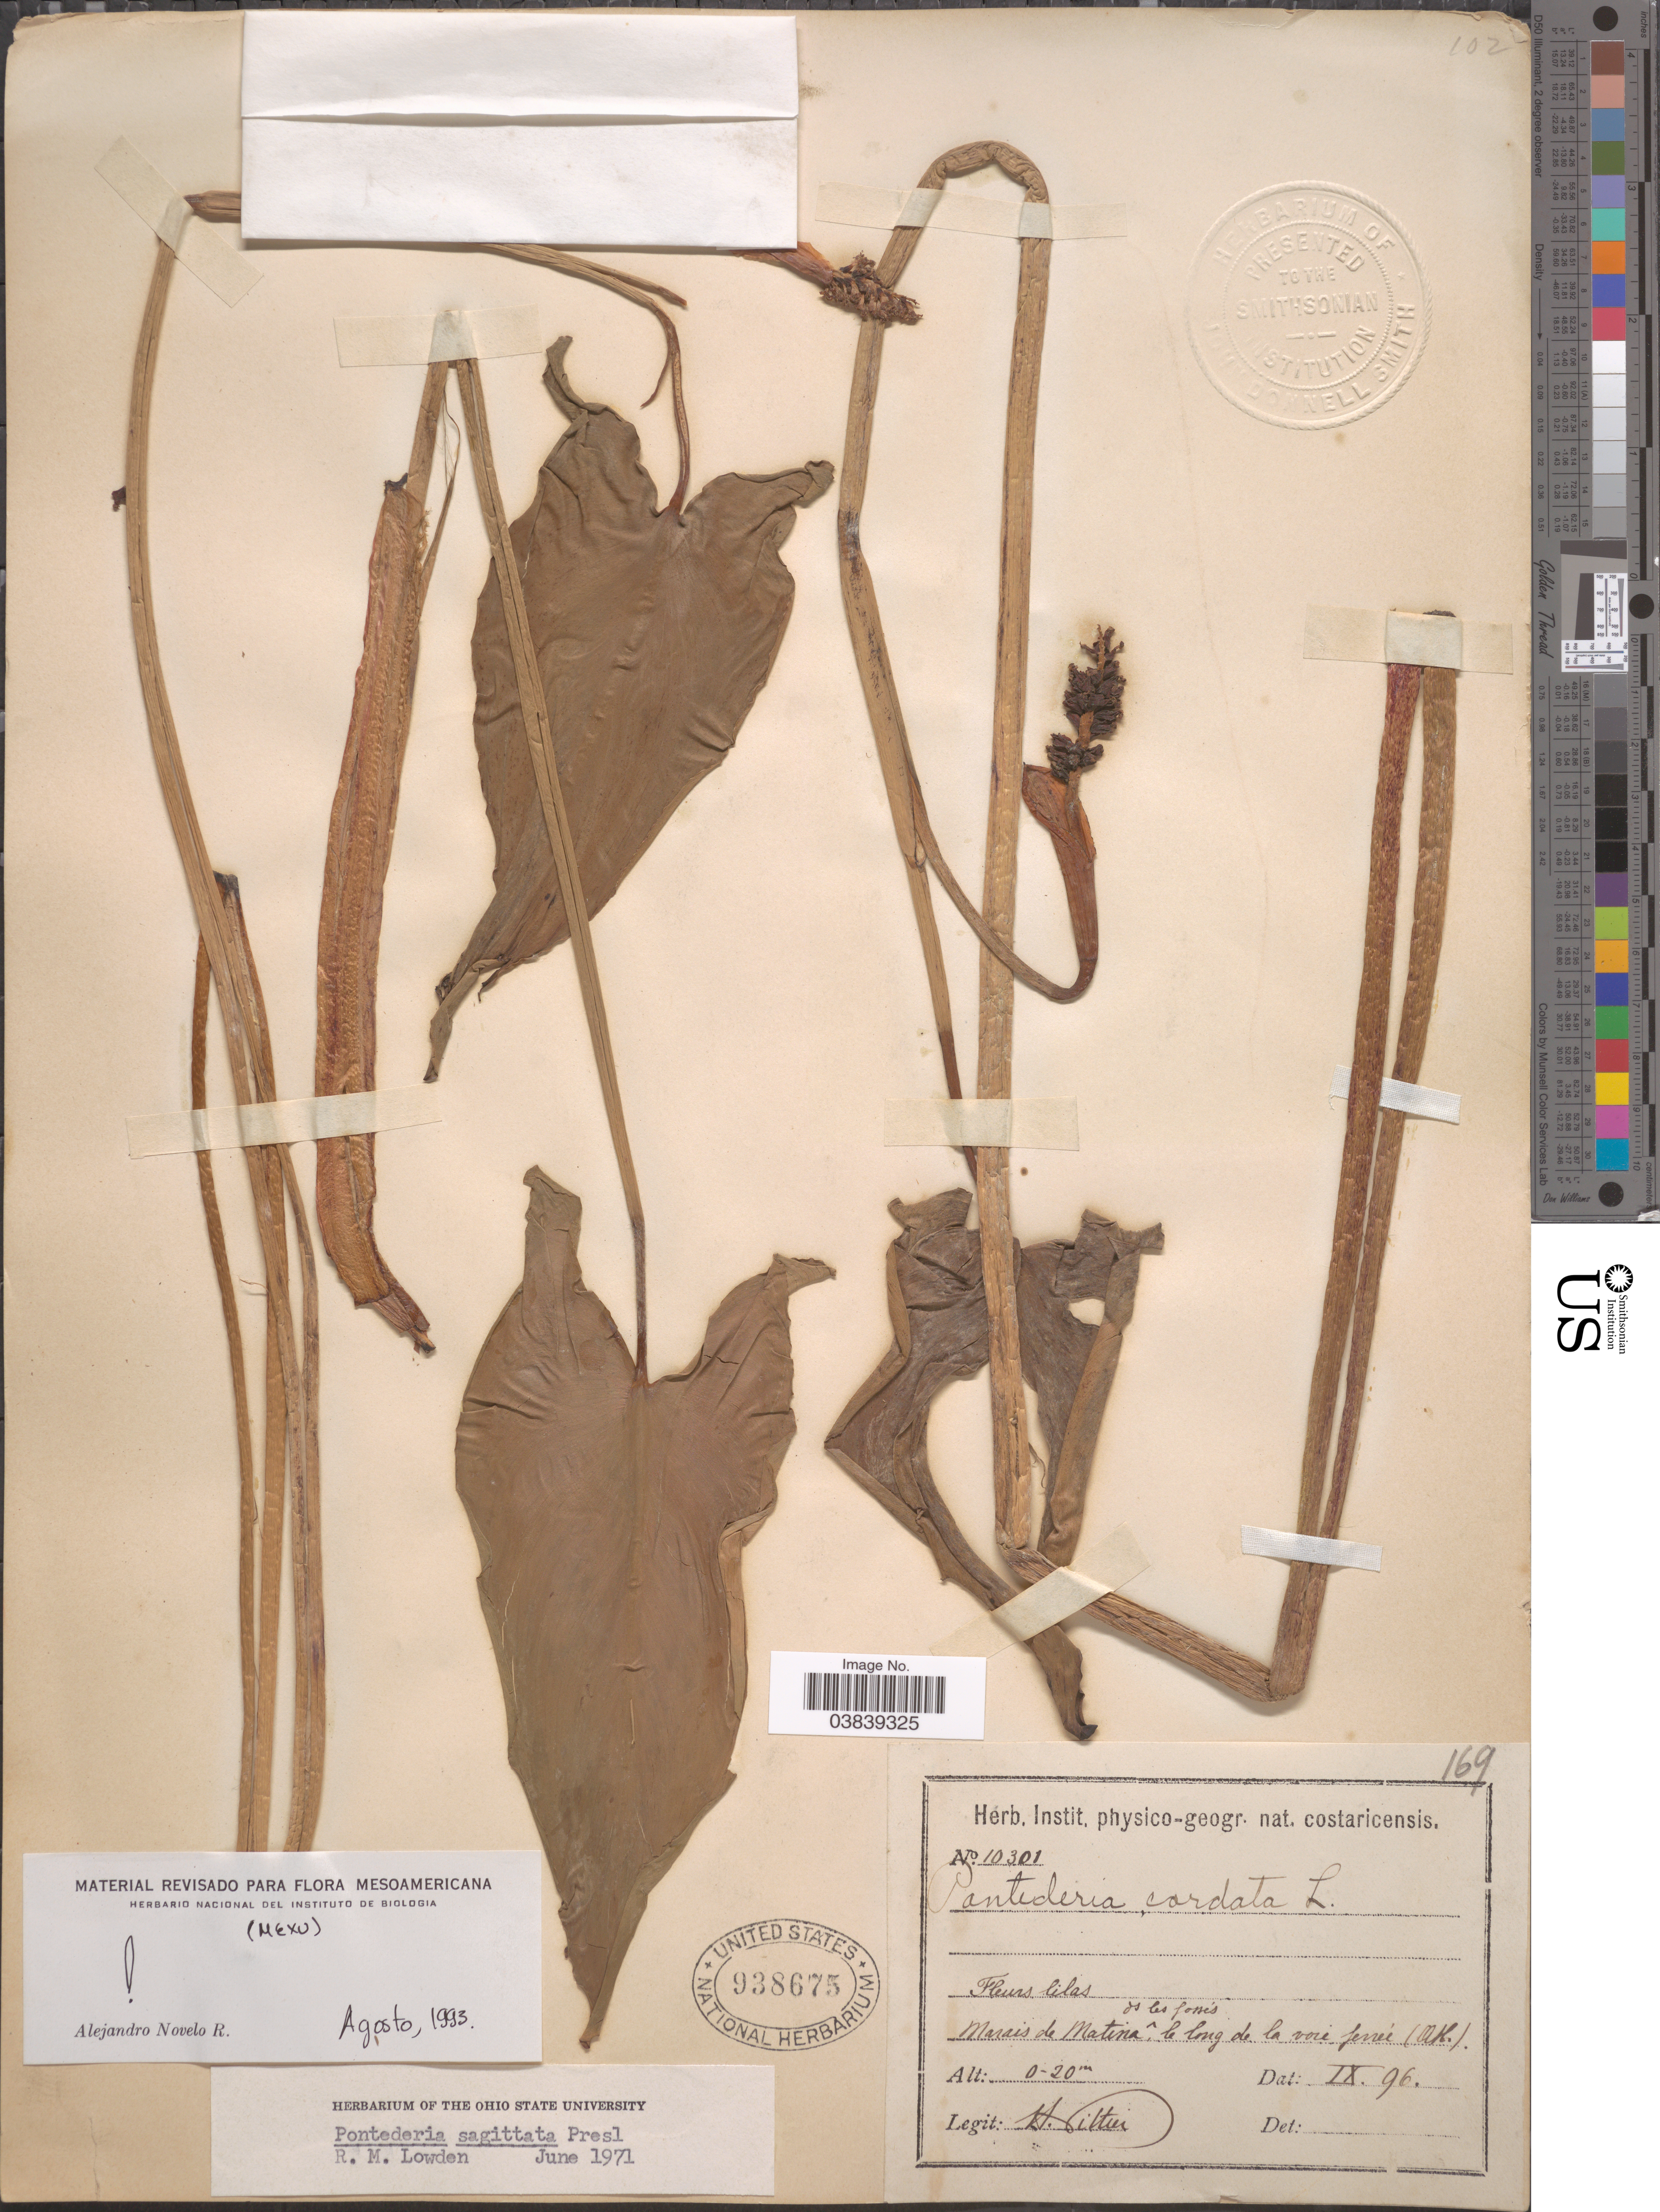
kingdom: Plantae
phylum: Tracheophyta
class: Liliopsida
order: Commelinales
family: Pontederiaceae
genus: Pontederia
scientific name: Pontederia sagittata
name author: C. Presl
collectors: H. F. Pittier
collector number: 10301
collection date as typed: Transcribed d/m/y: /9/96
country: Costa Rica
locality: Marais de Matina d'les fossés le long de la voie ferrié(AH.).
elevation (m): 0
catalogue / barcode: US 938675